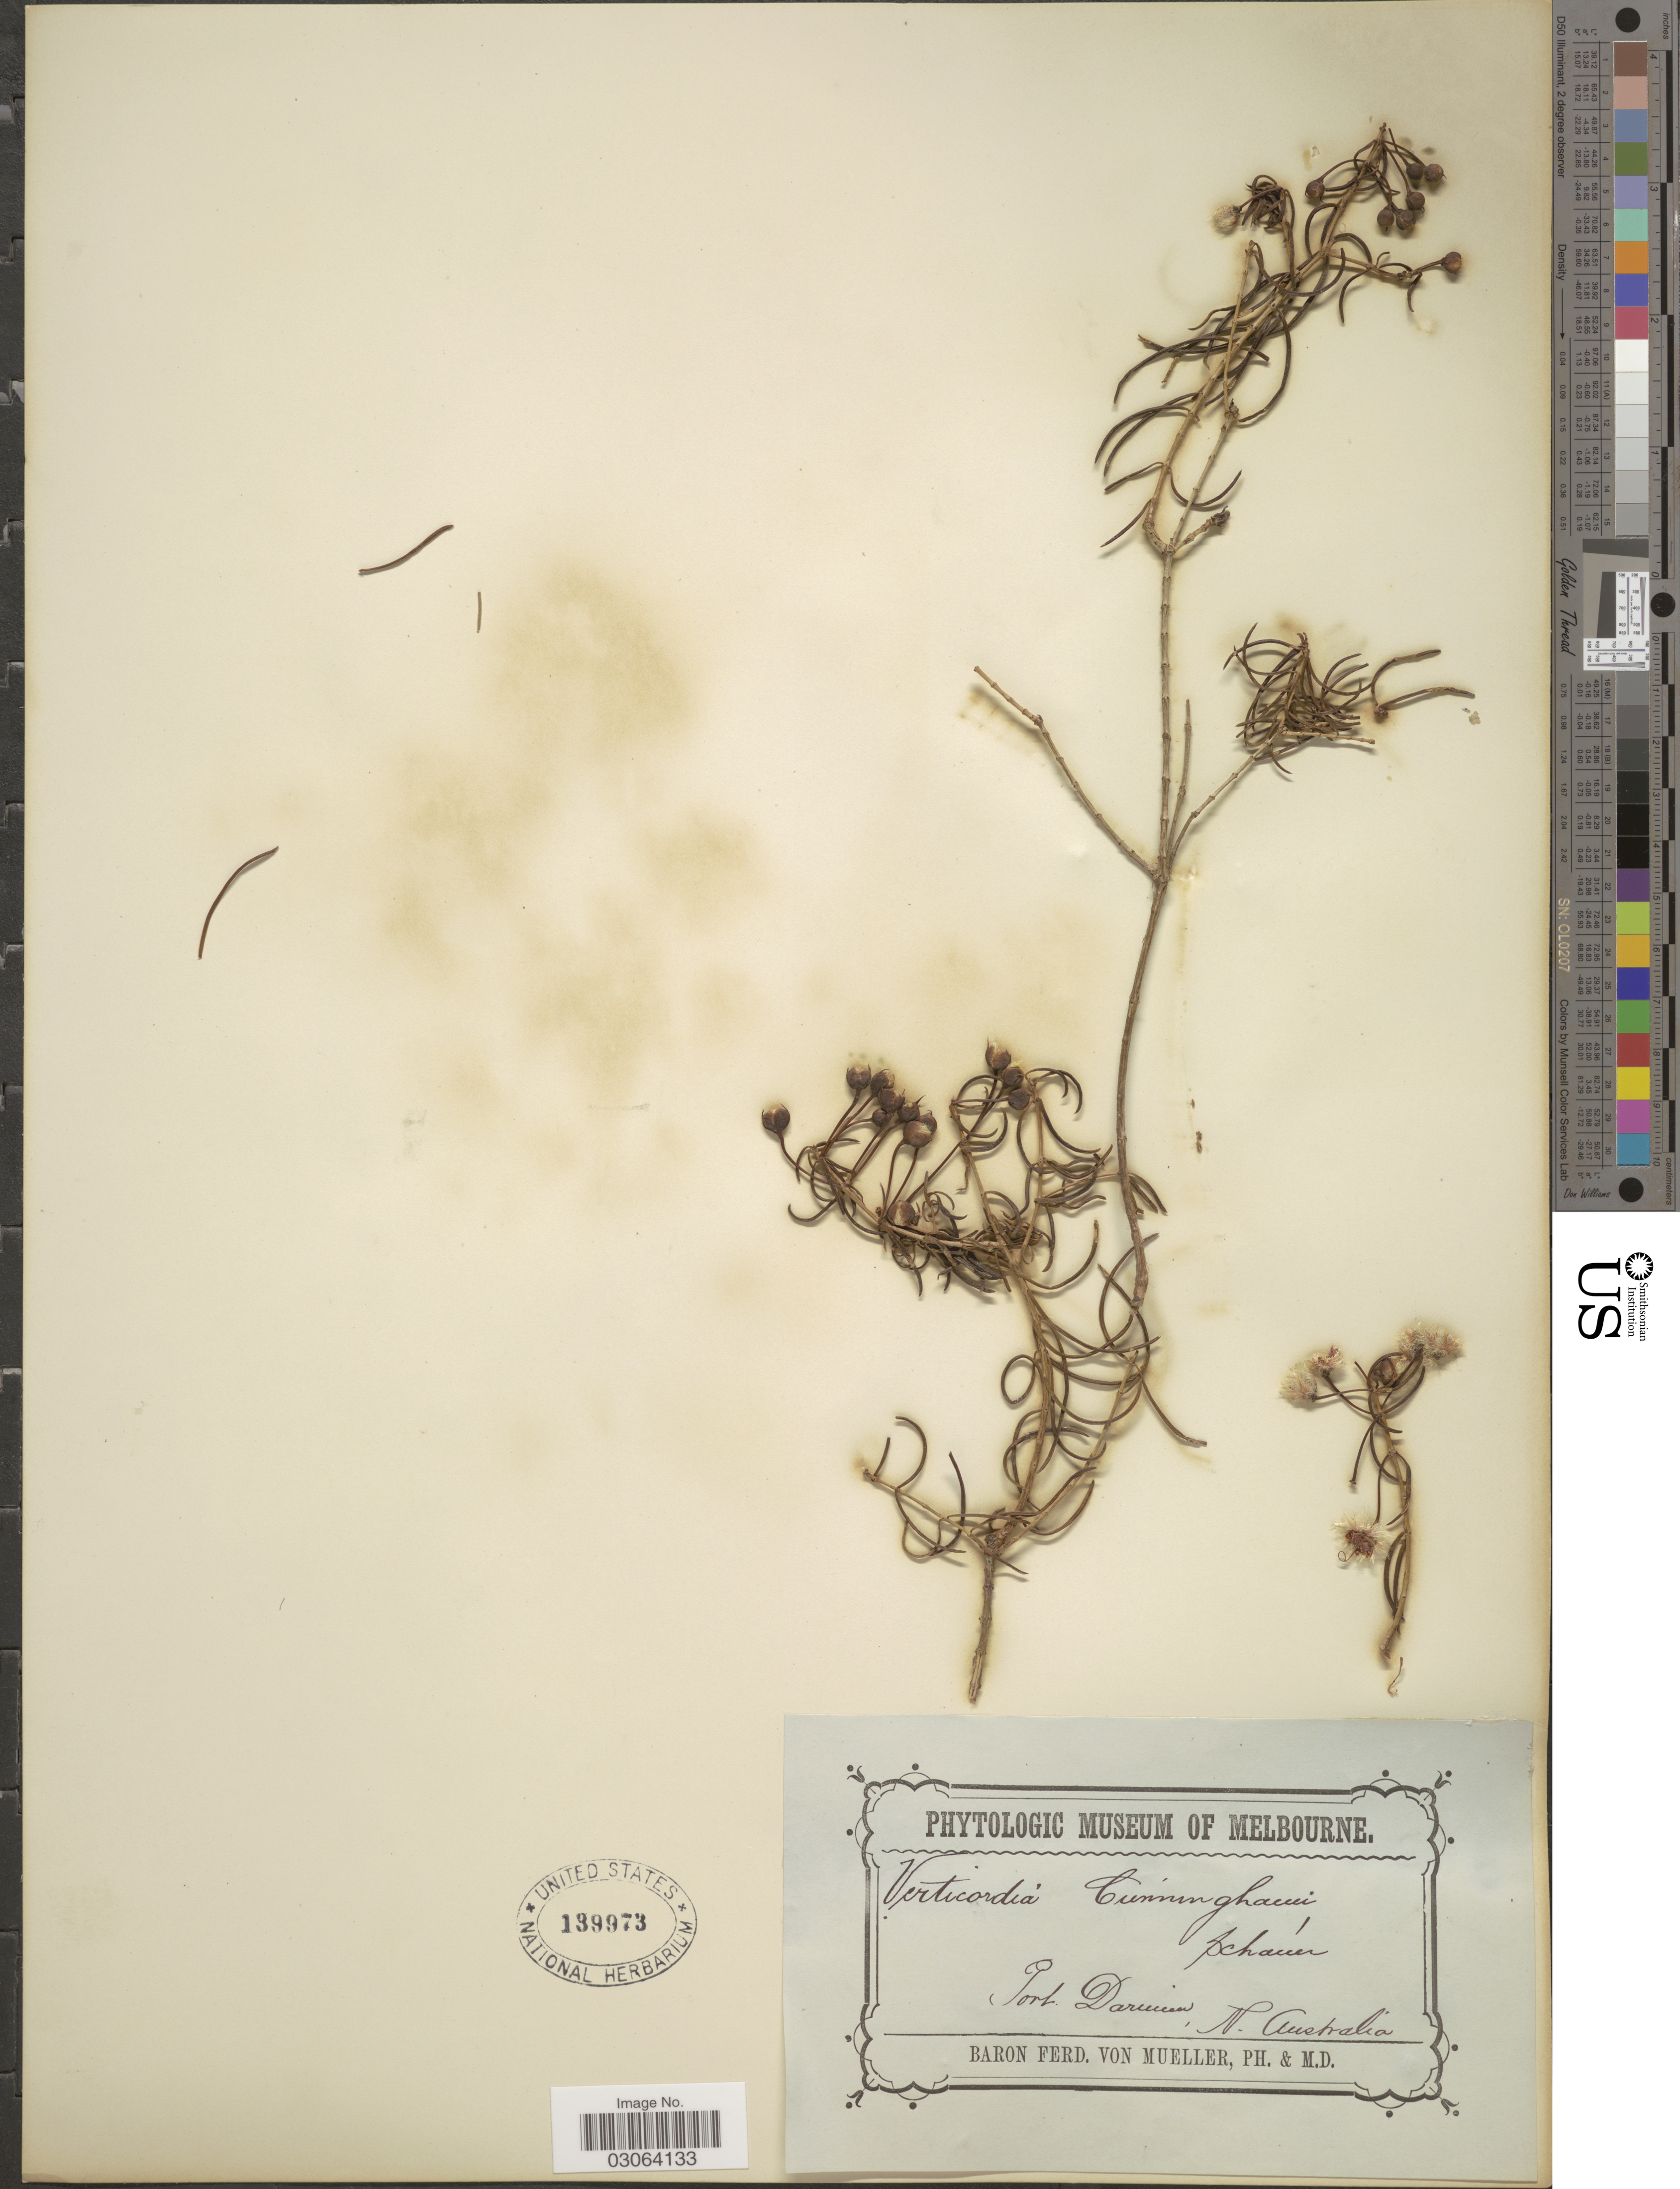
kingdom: Plantae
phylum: Tracheophyta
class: Magnoliopsida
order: Myrtales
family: Myrtaceae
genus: Verticordia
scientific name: Verticordia cunninghamii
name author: Schauer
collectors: F. Mueller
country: Australia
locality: Port Darwin, N. Australia.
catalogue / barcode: US 139973